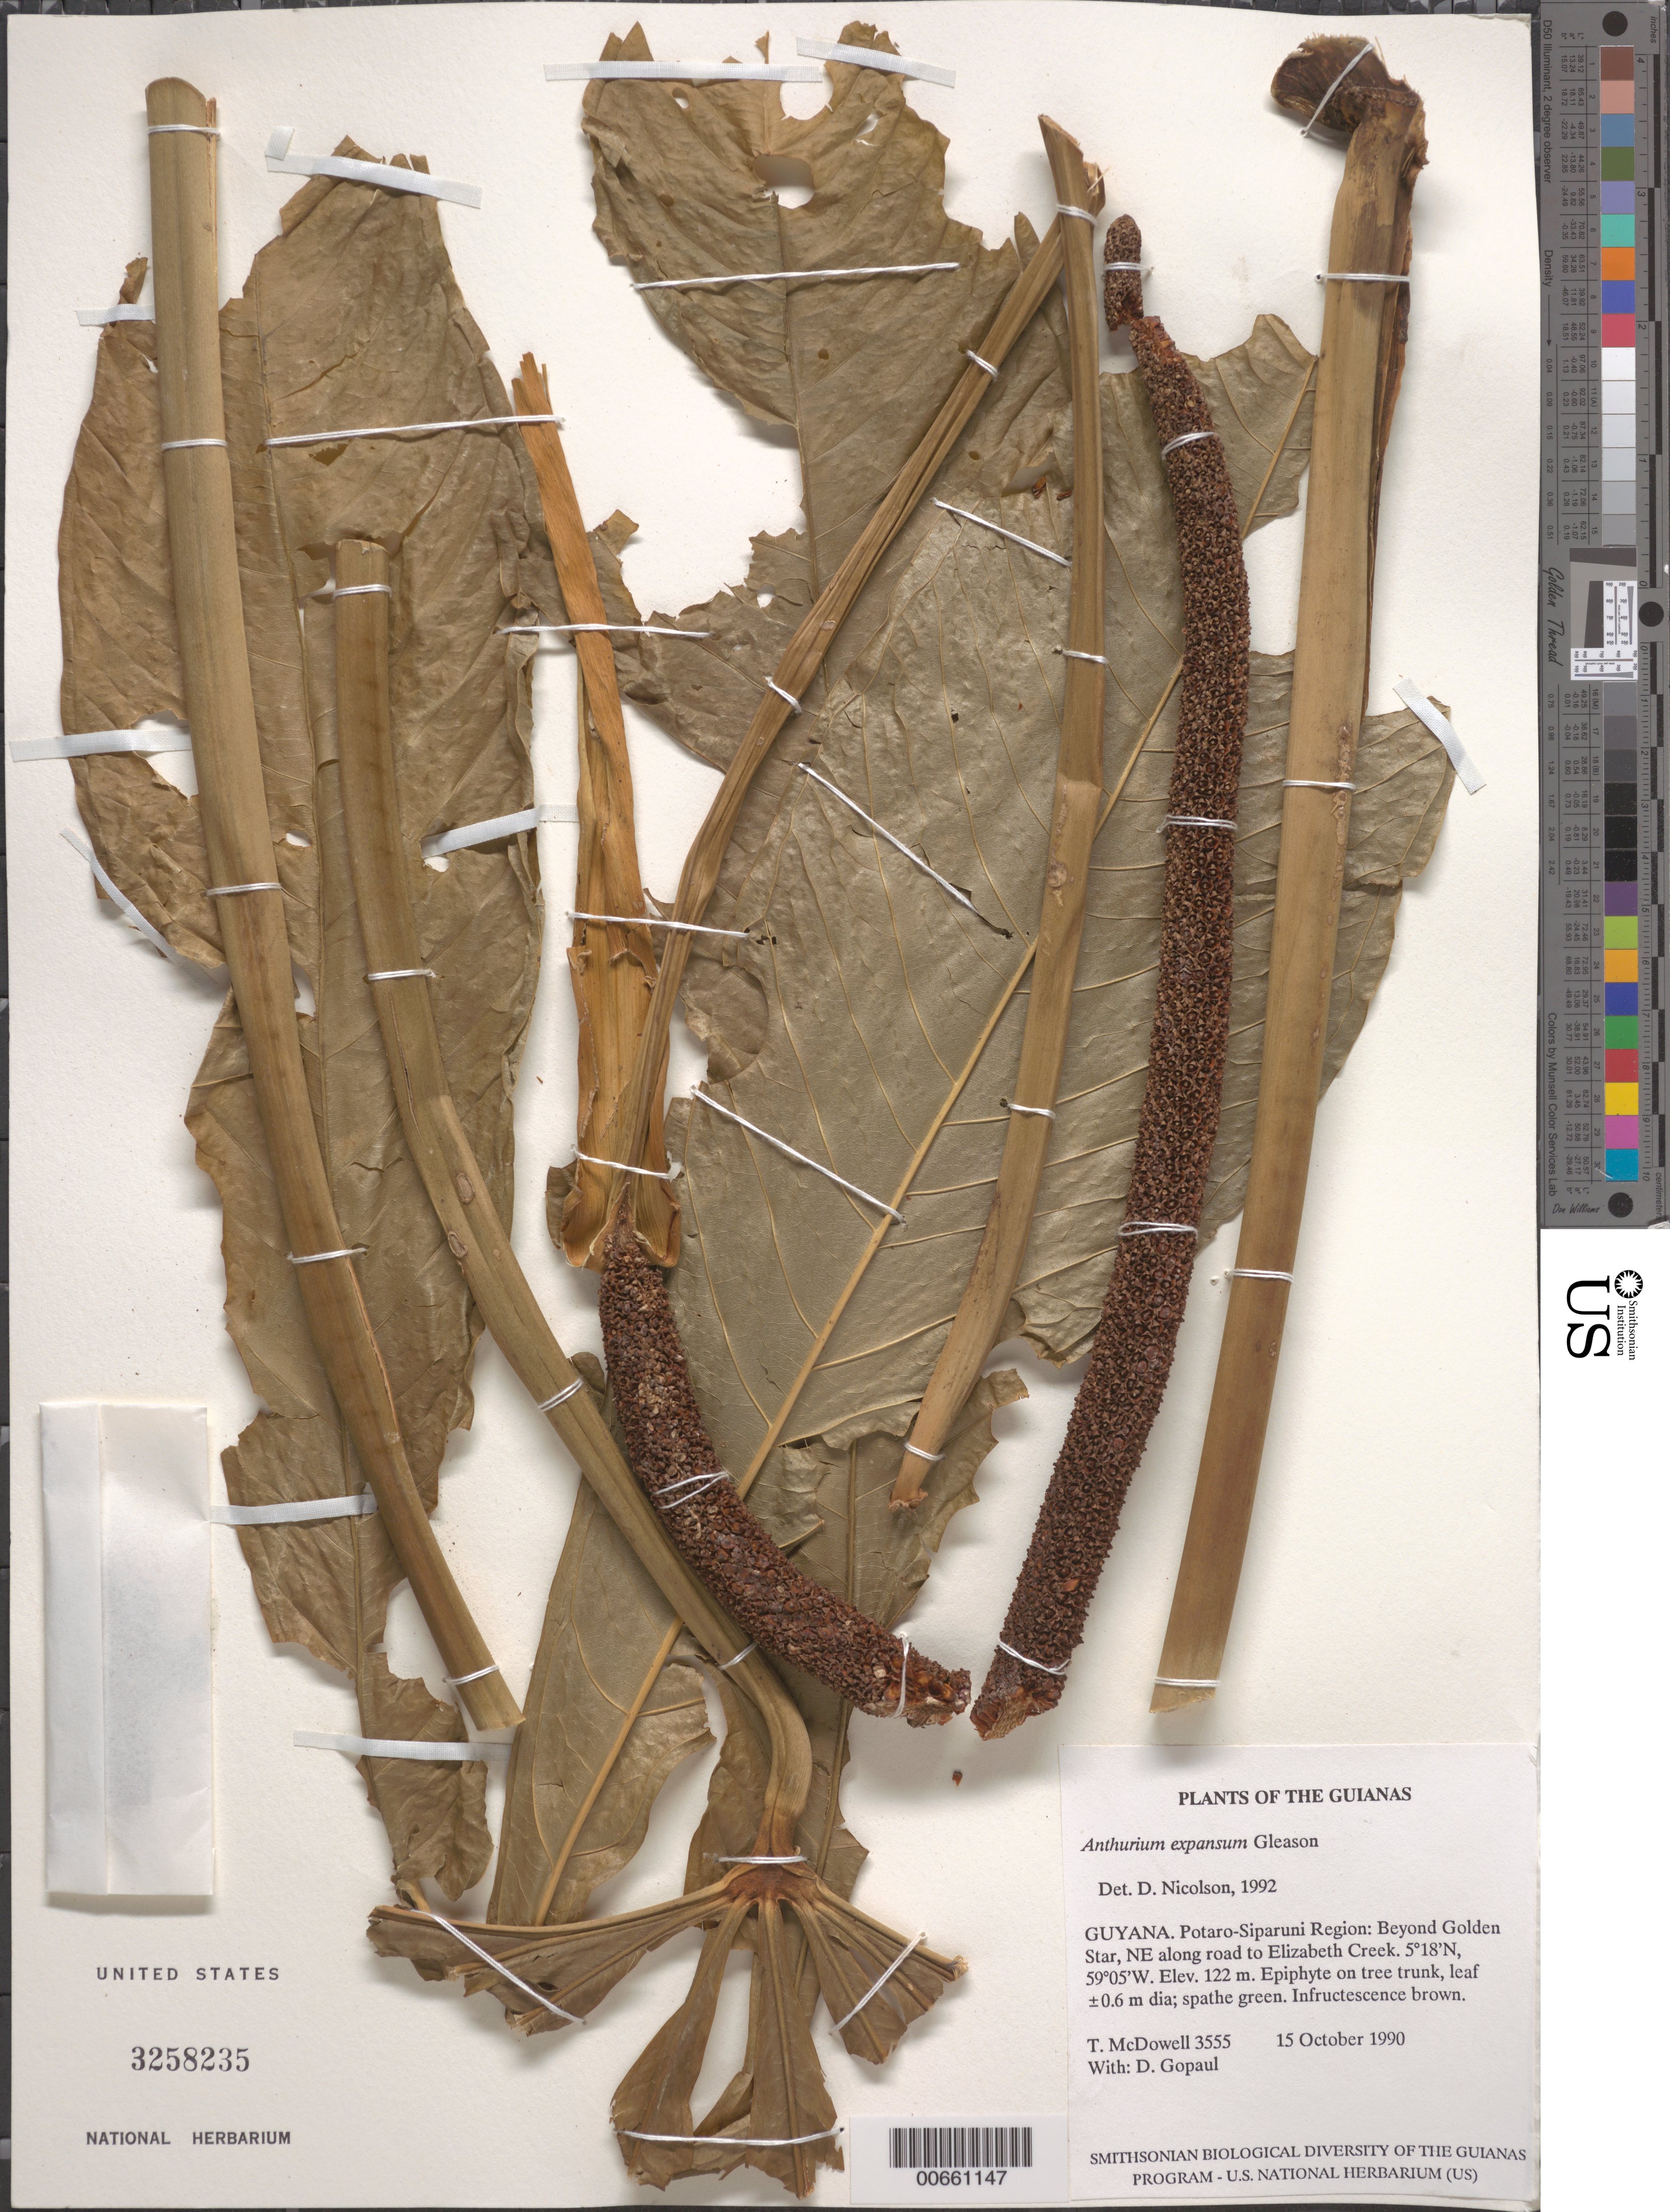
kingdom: Plantae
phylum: Tracheophyta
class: Liliopsida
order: Alismatales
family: Araceae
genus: Anthurium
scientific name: Anthurium expansum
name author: Gleason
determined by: Nicolson, Dan H.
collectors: T. McDowell & D. Gopaul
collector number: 3555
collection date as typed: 15 October 1990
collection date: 1990-10-15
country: Guyana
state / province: Potaro-Siparuni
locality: Beyond Golden Star, NE along road to Elizabeth Creek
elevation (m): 122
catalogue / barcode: US 3258335